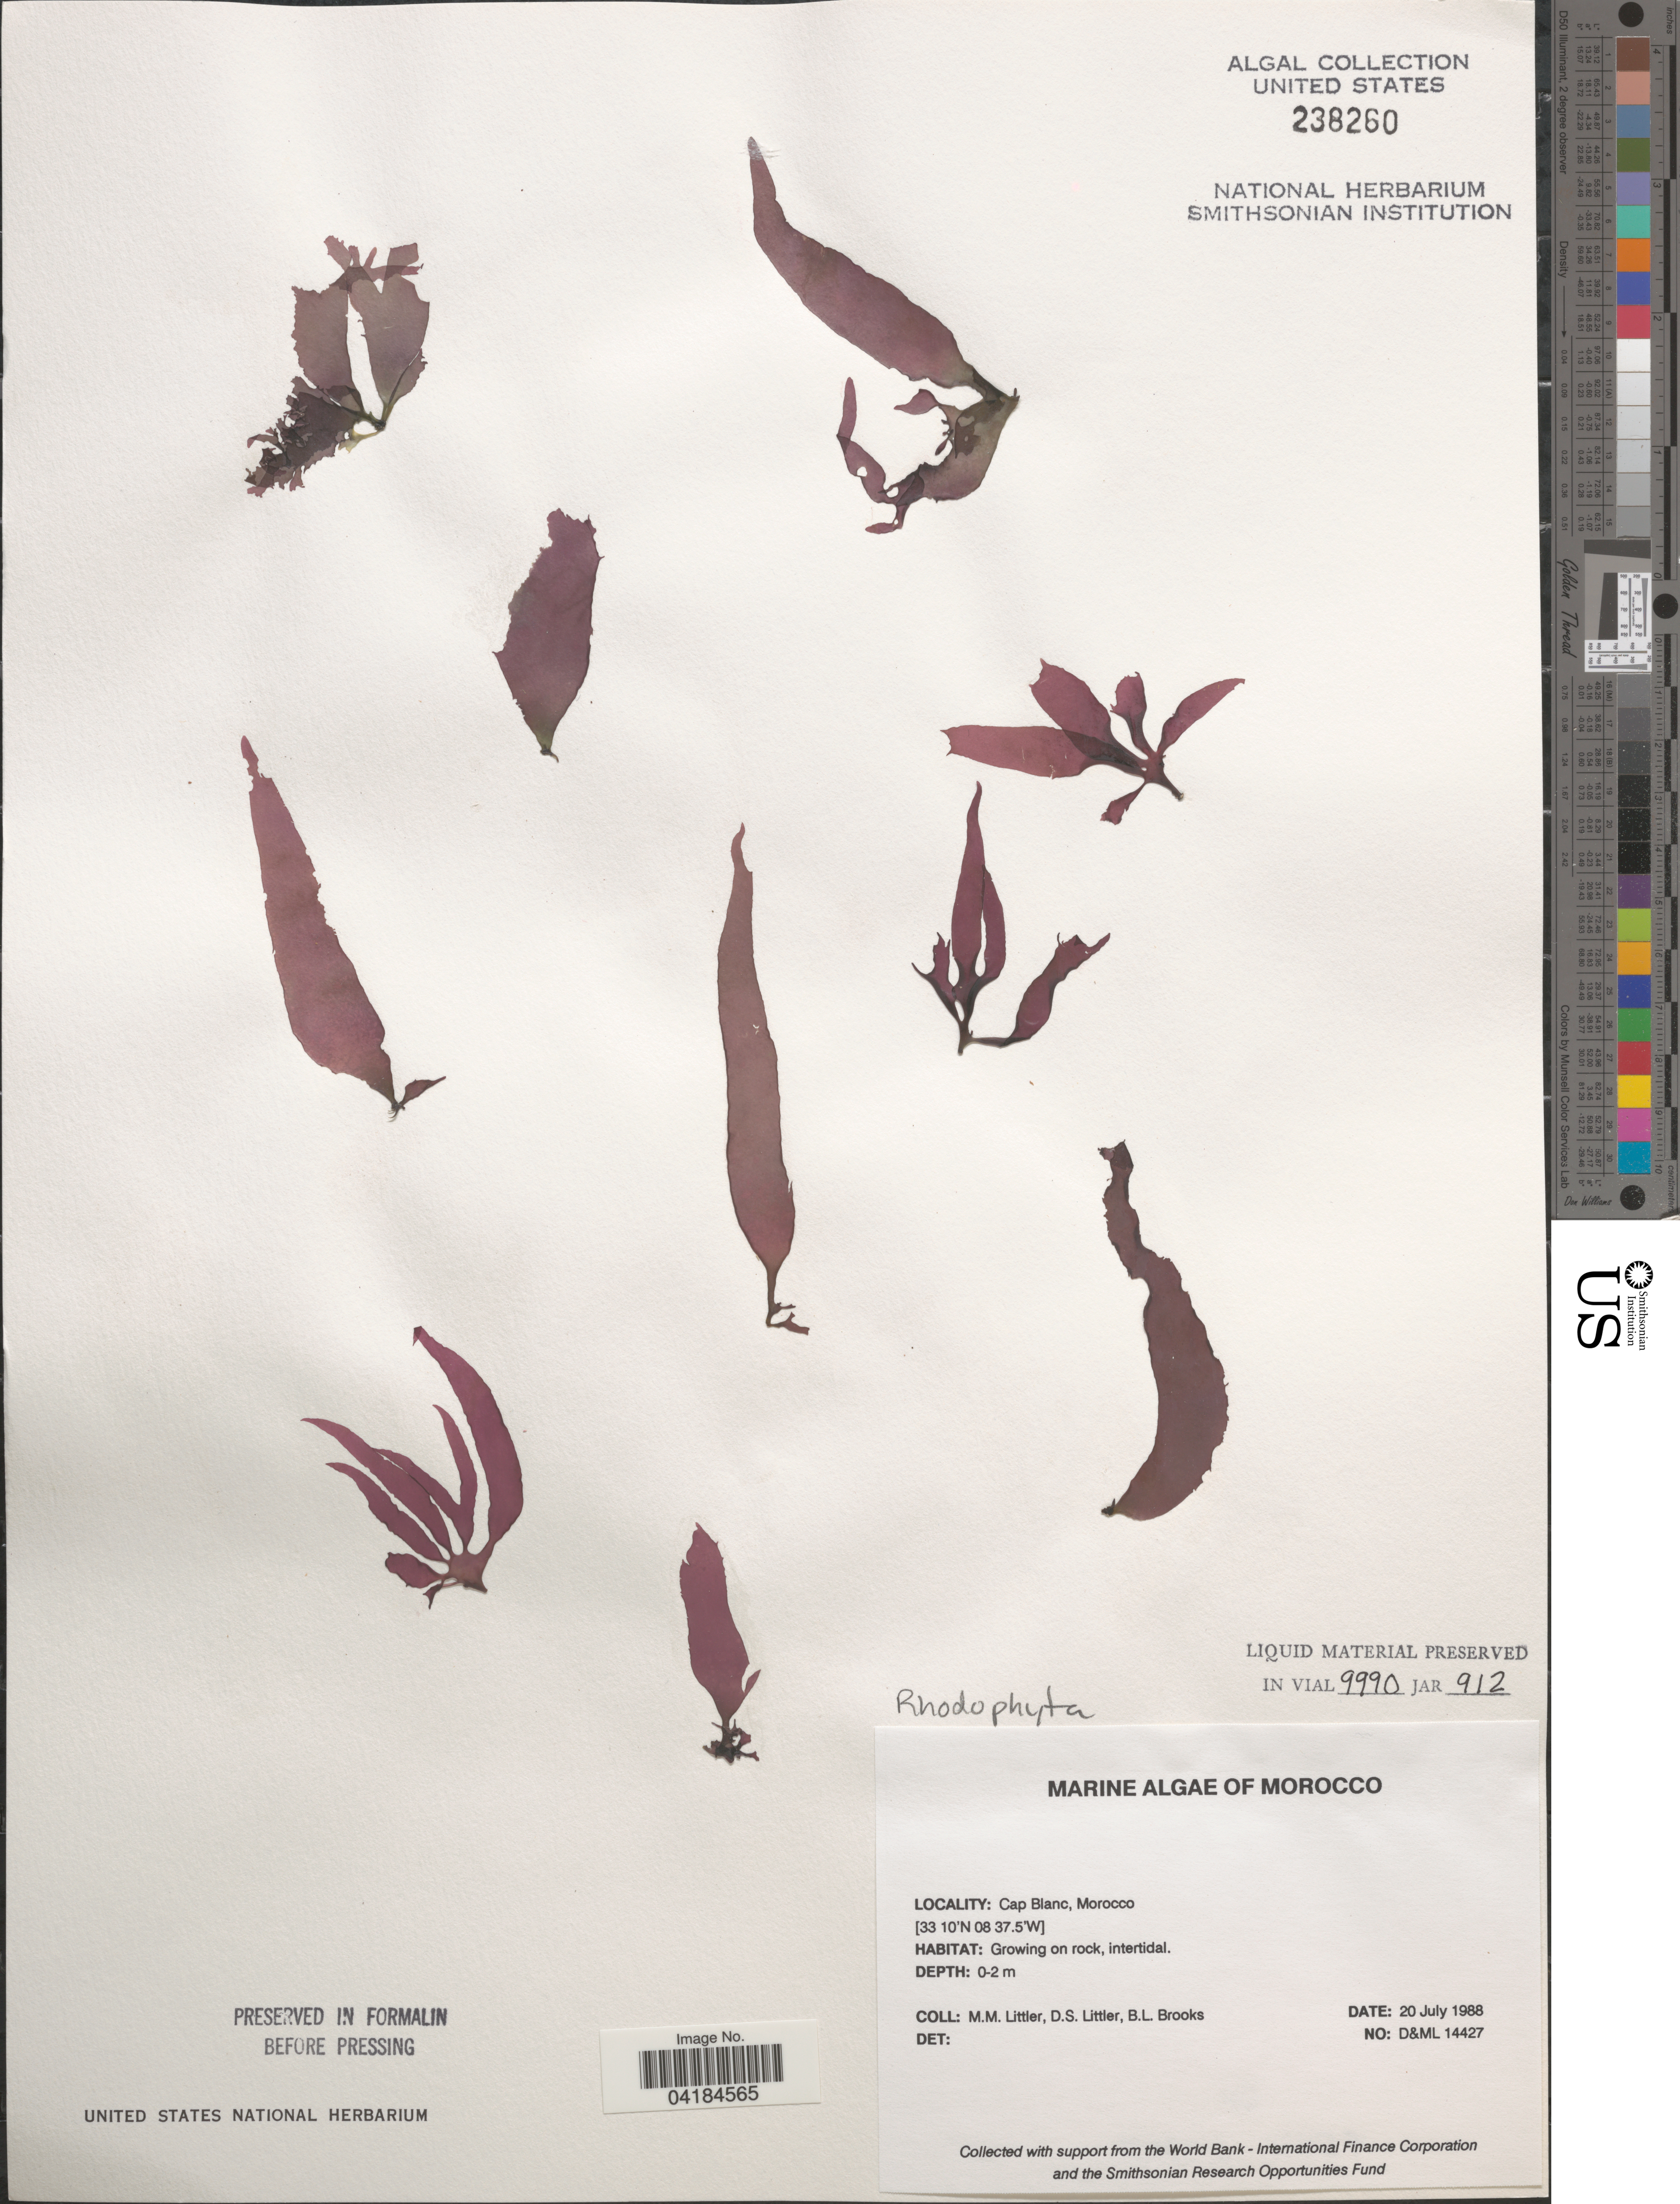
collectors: D. S. Littler & B. Brooks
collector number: D&ML14427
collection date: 1988-07-20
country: Morocco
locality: Cap Blanc.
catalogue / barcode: US 238260